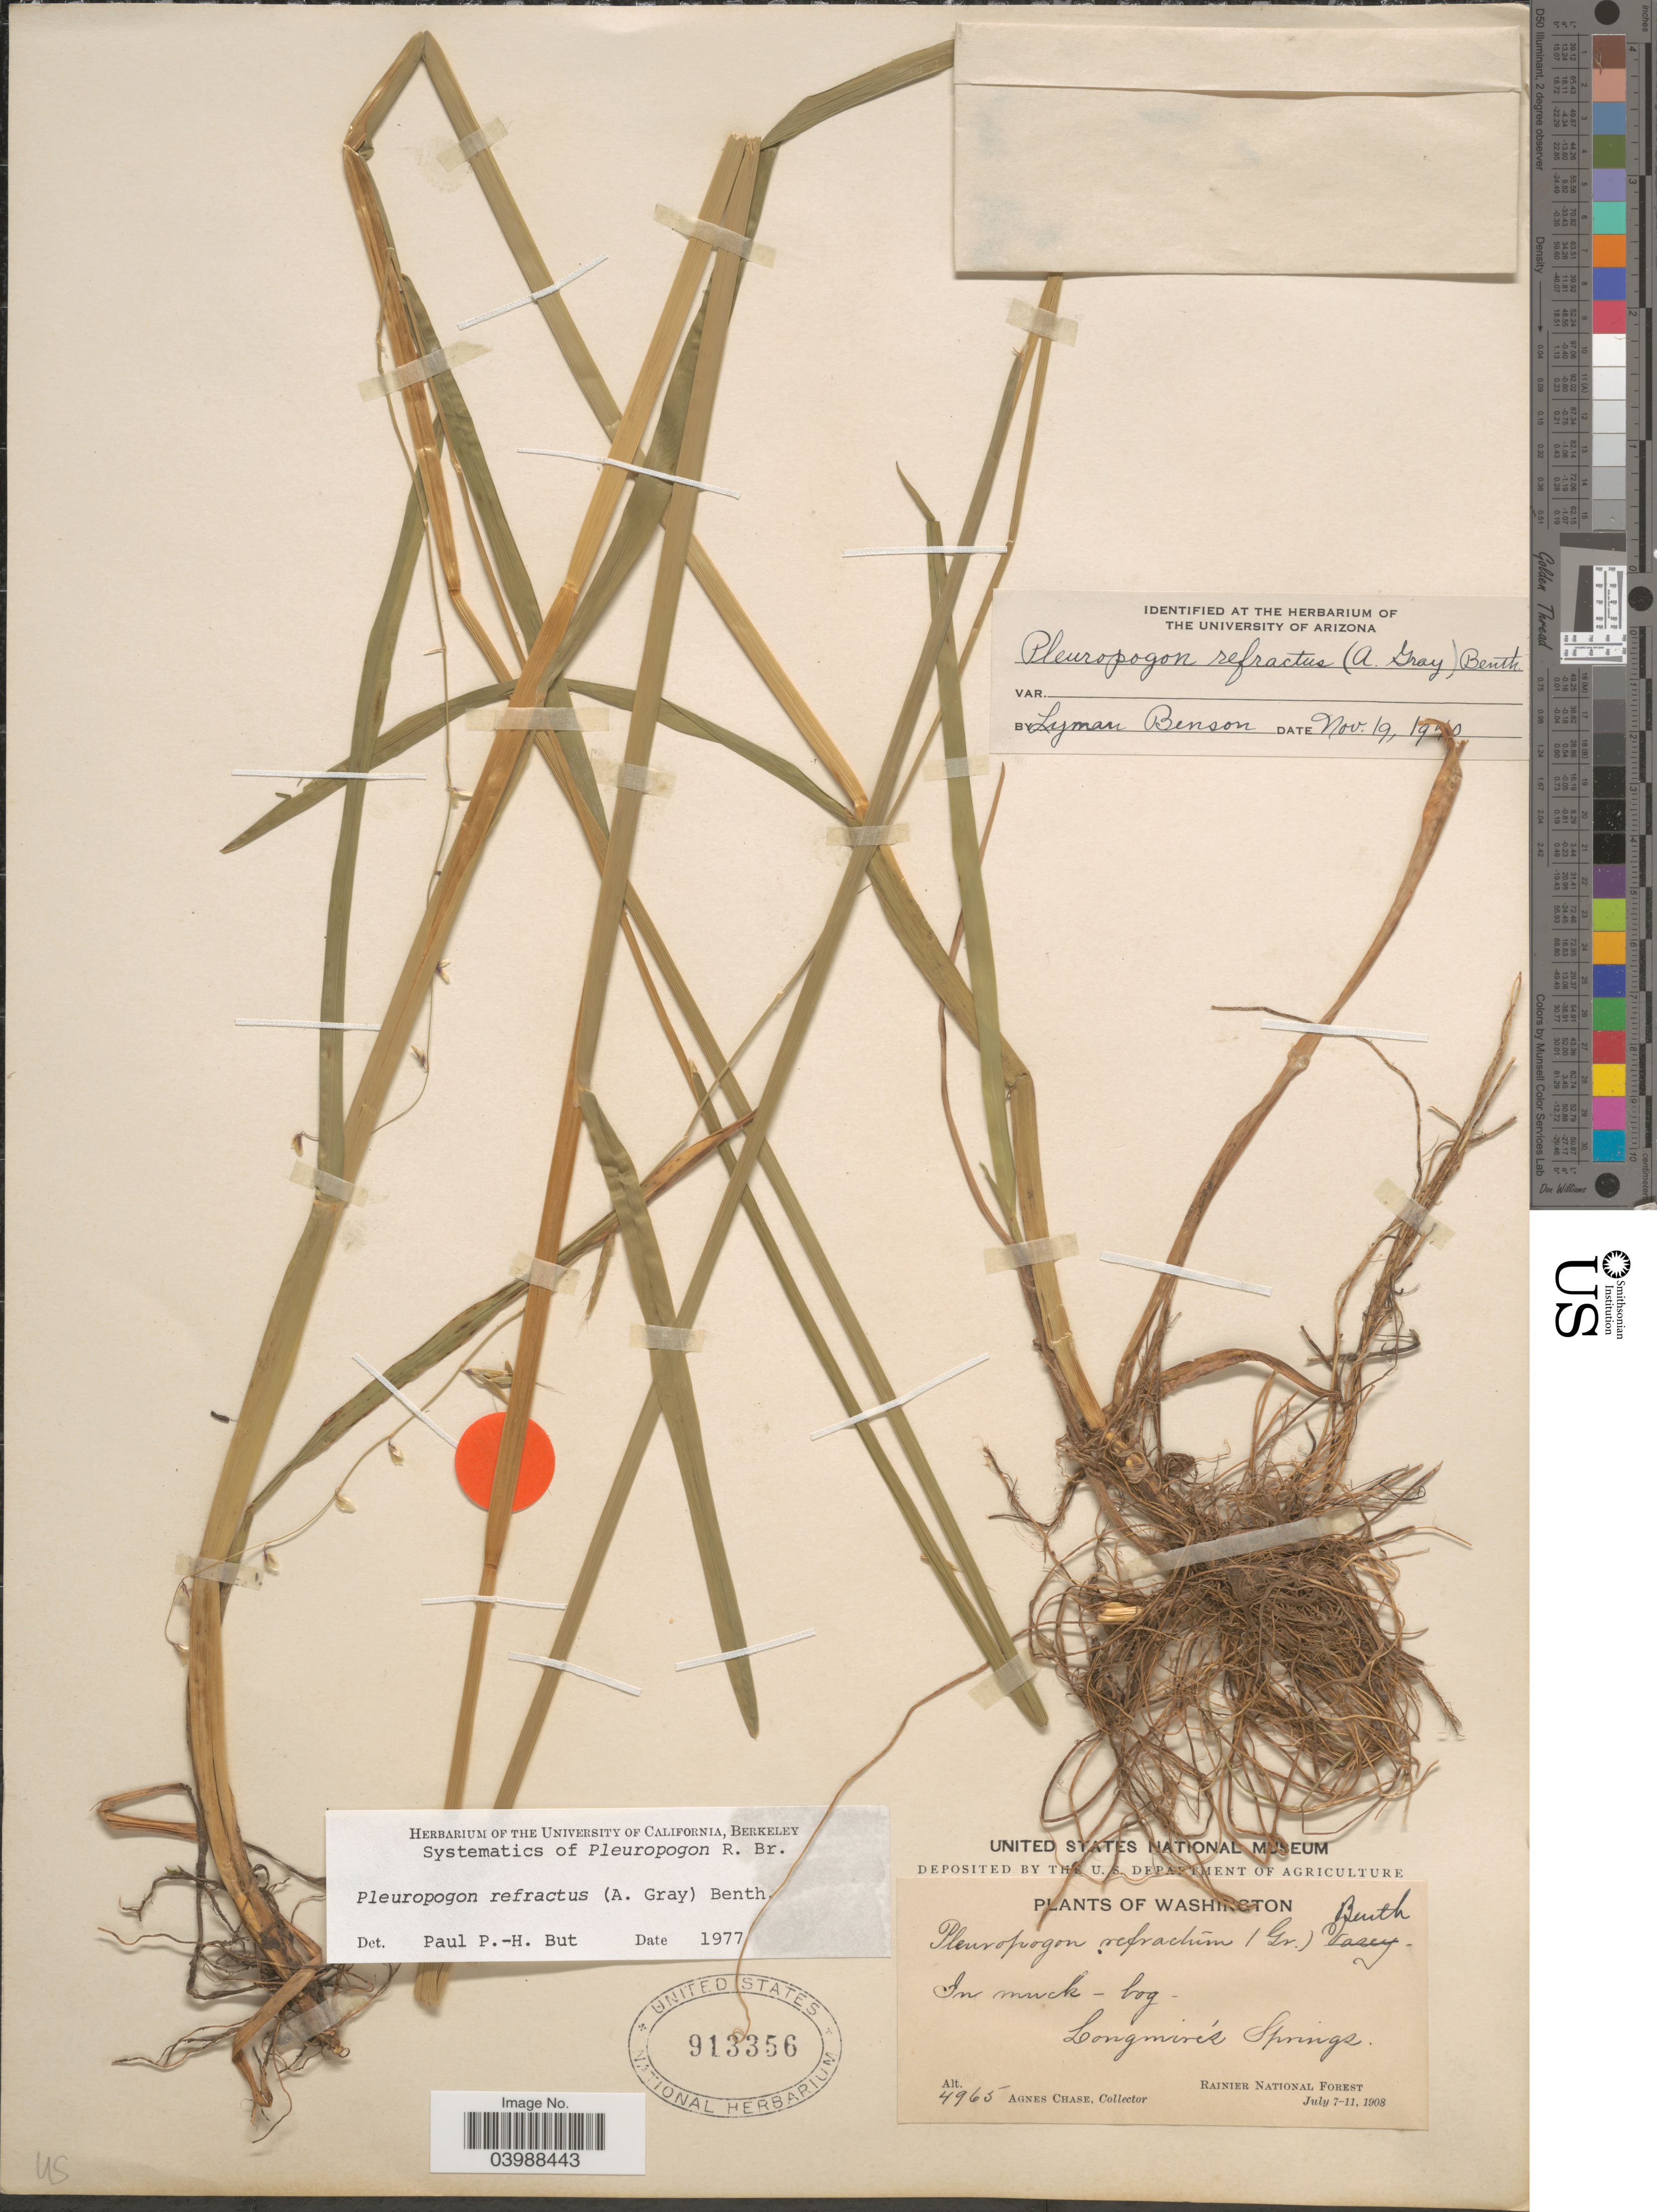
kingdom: Plantae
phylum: Tracheophyta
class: Liliopsida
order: Poales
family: Poaceae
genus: Pleuropogon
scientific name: Pleuropogon refractus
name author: (A. Gray) Benth.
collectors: A. Chase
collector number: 4965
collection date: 1908-07-07/1908-07-11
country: United States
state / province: Washington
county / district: Pierce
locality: Longmire's Springs. Rainier National Forest.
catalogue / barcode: US 913356